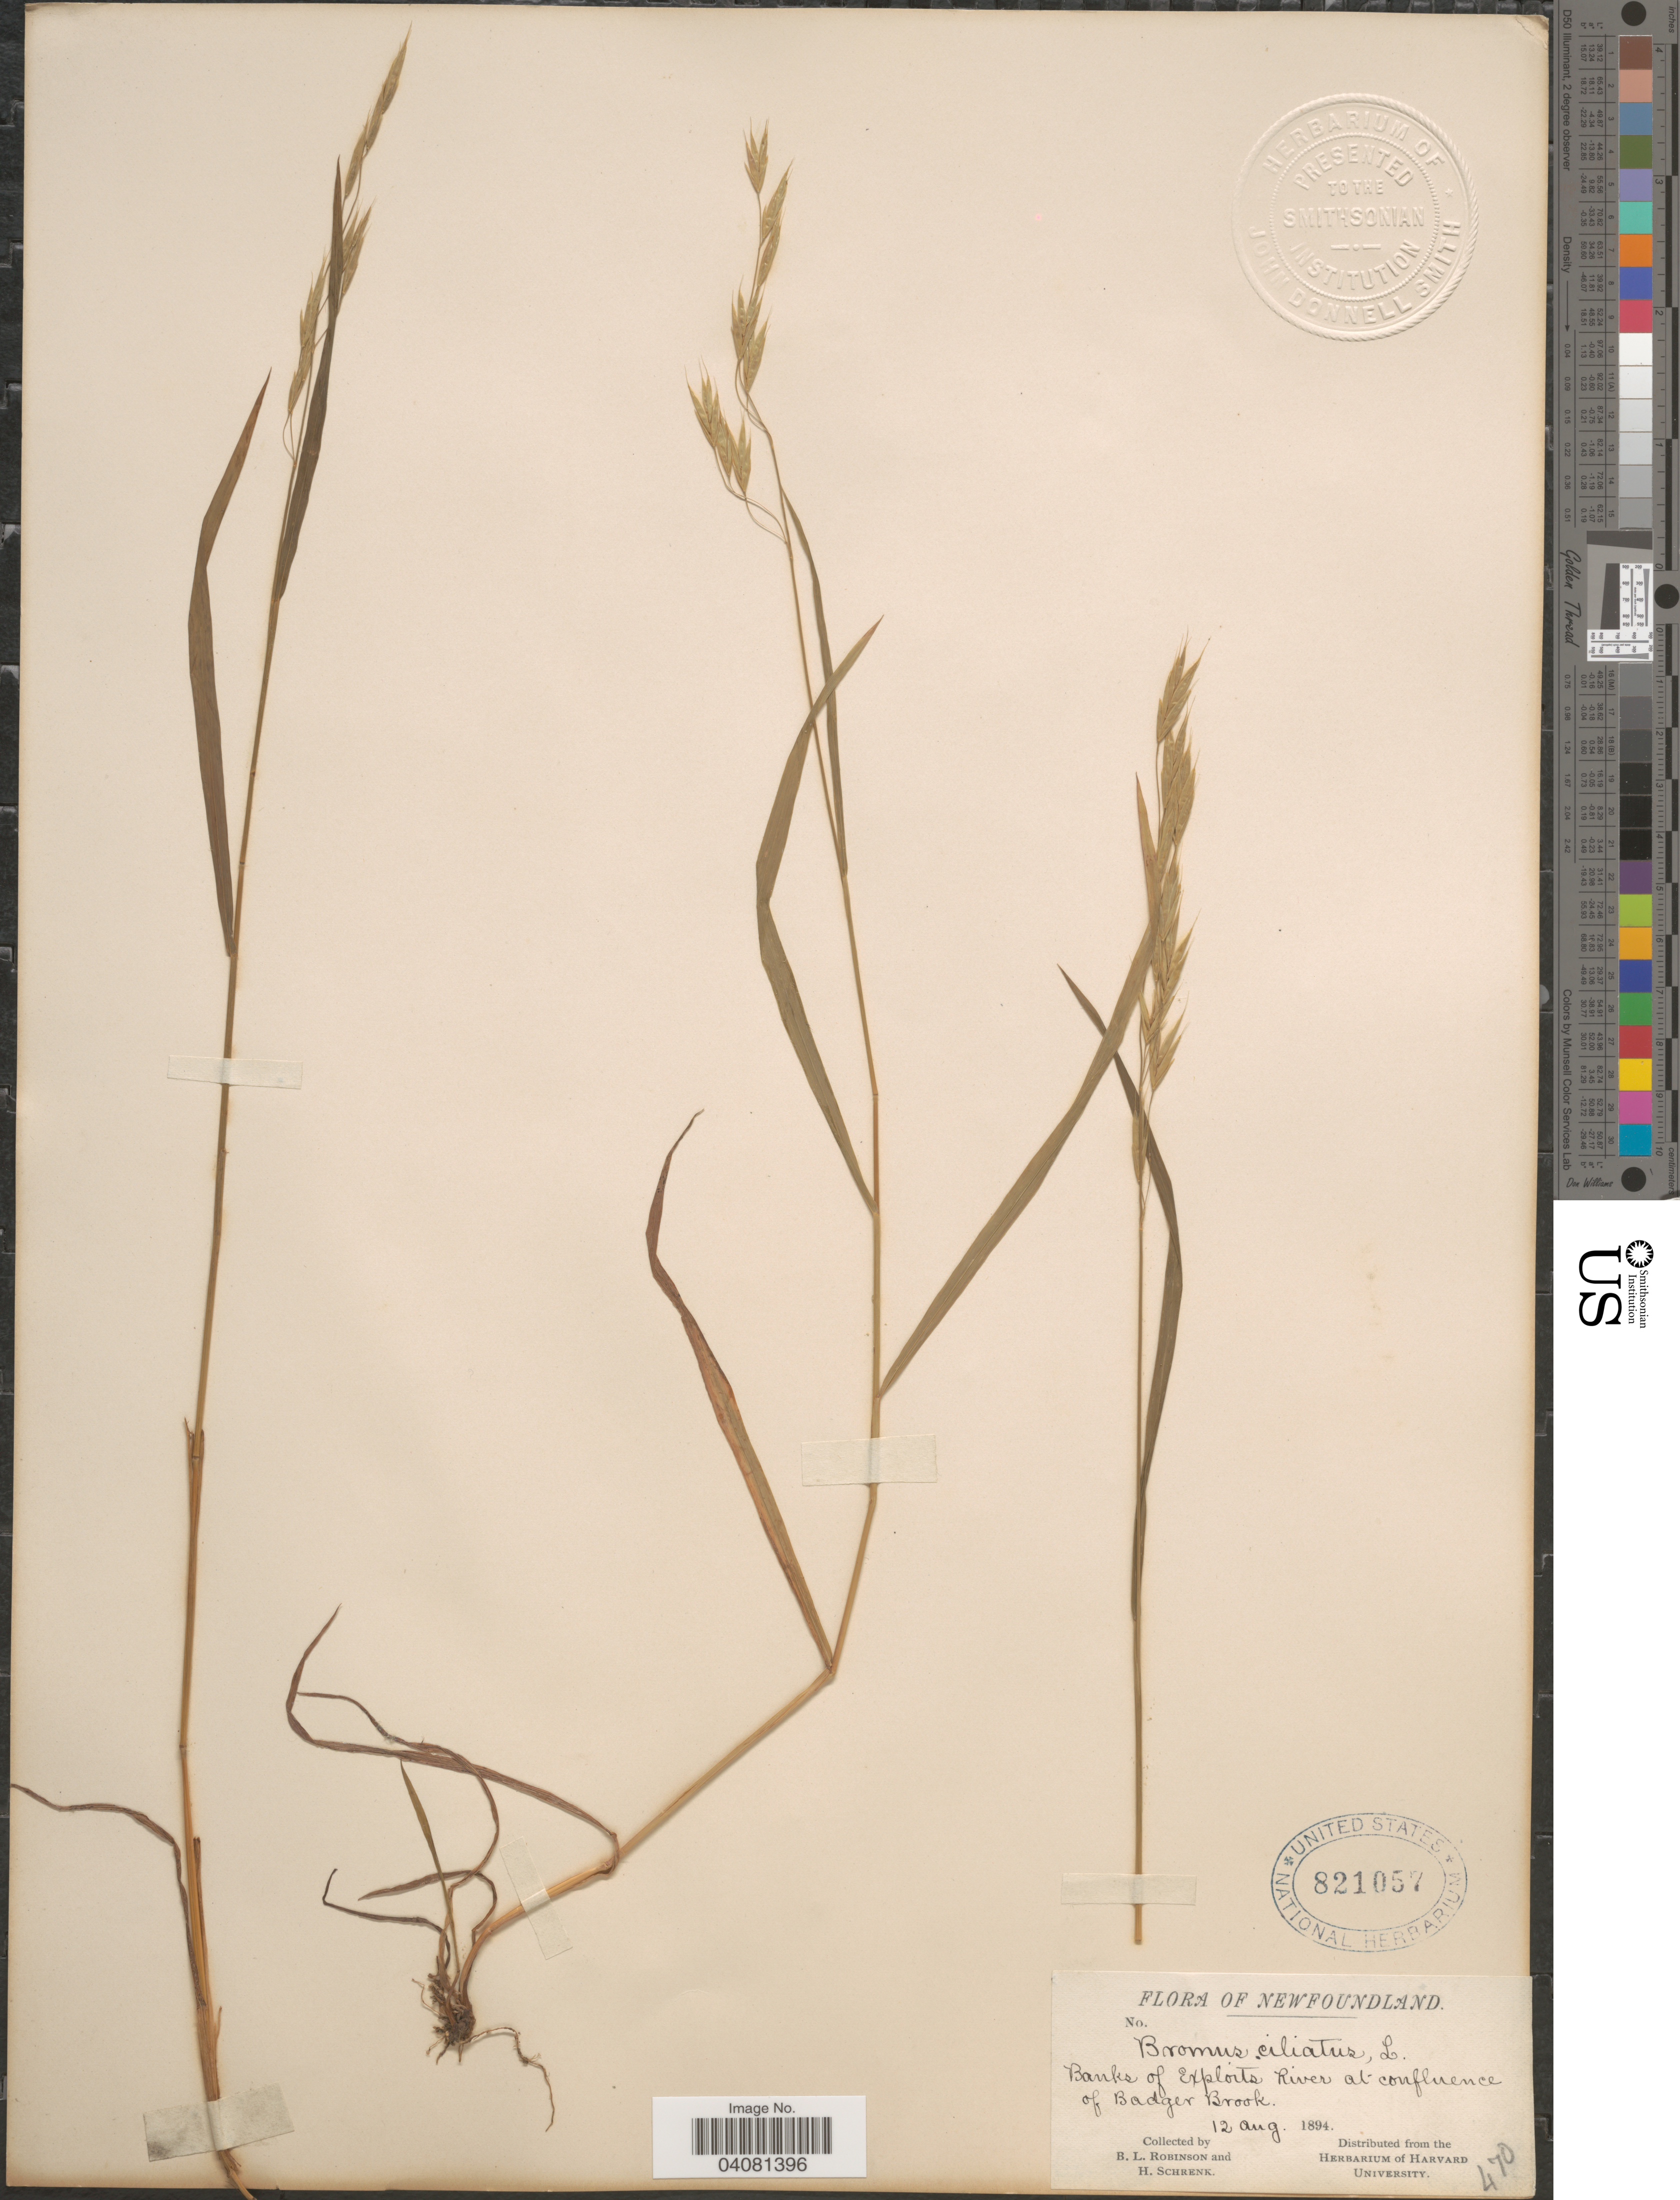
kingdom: Plantae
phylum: Tracheophyta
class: Liliopsida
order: Poales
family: Poaceae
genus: Bromus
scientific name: Bromus ciliatus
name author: L.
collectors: B. L. Robinson & H. Schrenk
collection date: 1894-08-12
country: Canada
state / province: Newfoundland and Labrador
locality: Banks of Exploits River at confluence of Badger Brook.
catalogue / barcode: US 821057